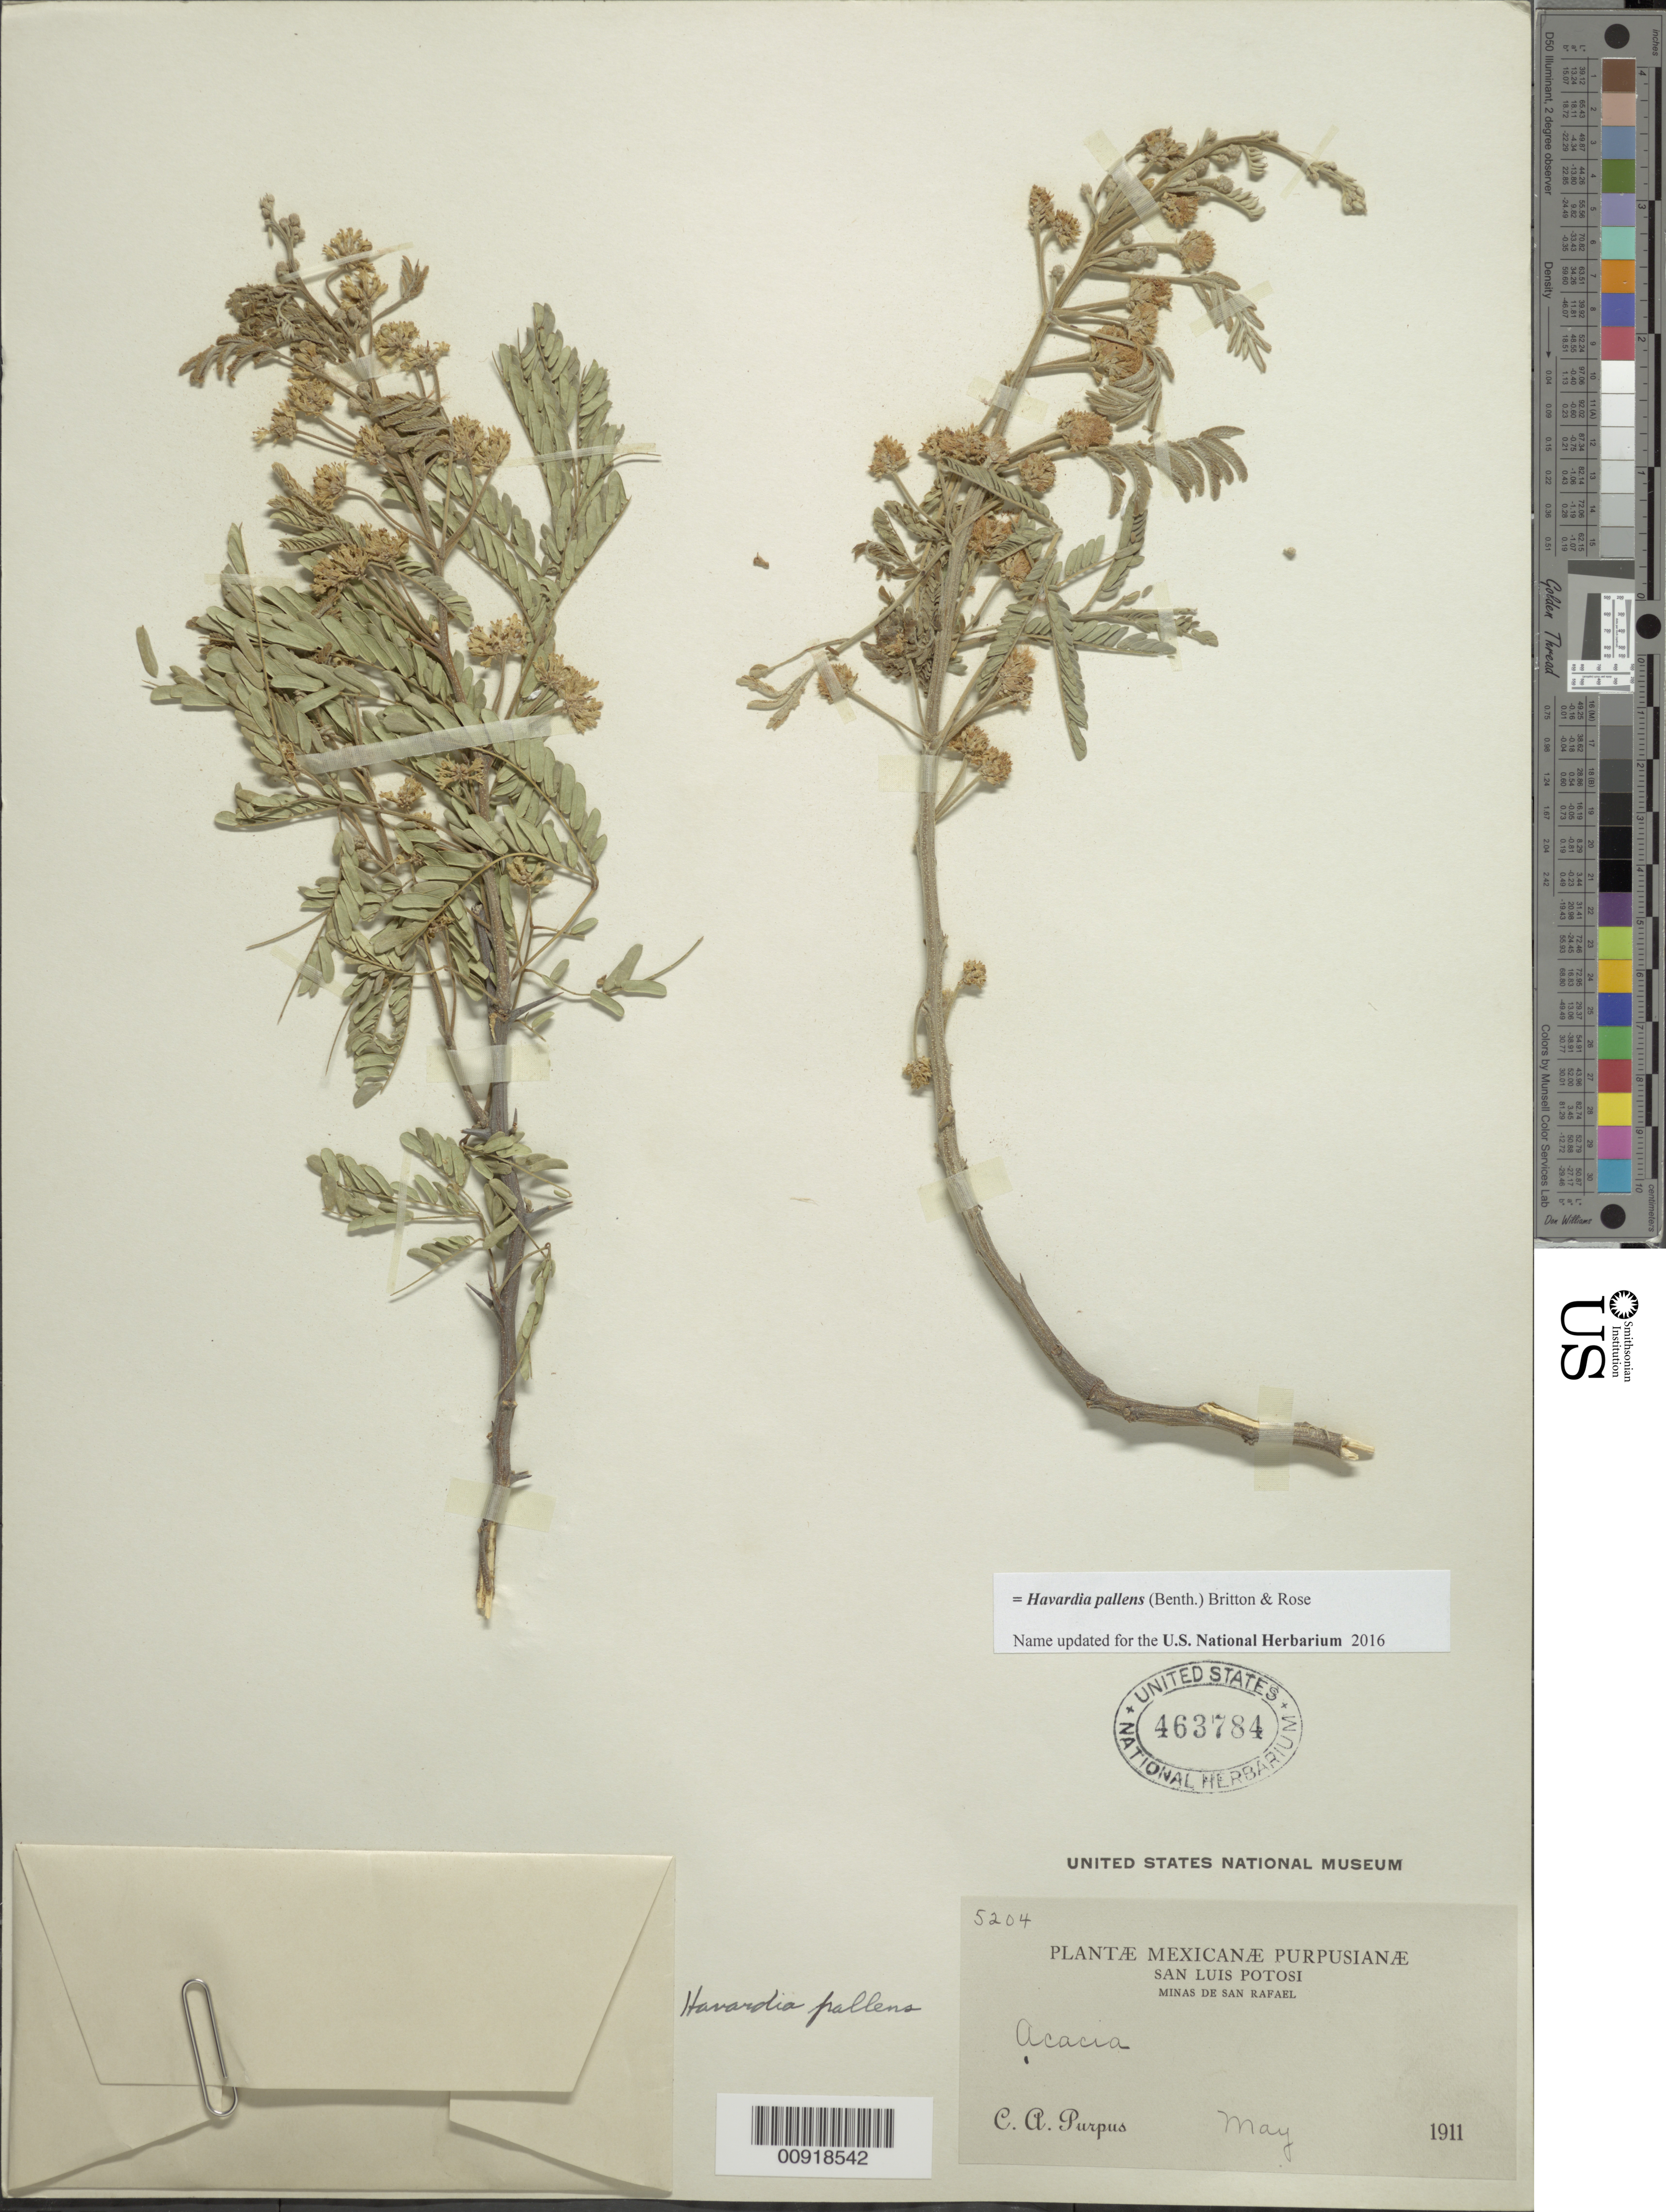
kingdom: Plantae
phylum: Tracheophyta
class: Magnoliopsida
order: Fabales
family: Fabaceae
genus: Havardia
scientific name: Havardia pallens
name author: (Benth.) Britton & Rose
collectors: C. A. Purpus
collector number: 5204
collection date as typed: May 1911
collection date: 1911-05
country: Mexico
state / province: San Luis Potosí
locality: San Luis Potosí: Minas de San Rafael.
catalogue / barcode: US 463784